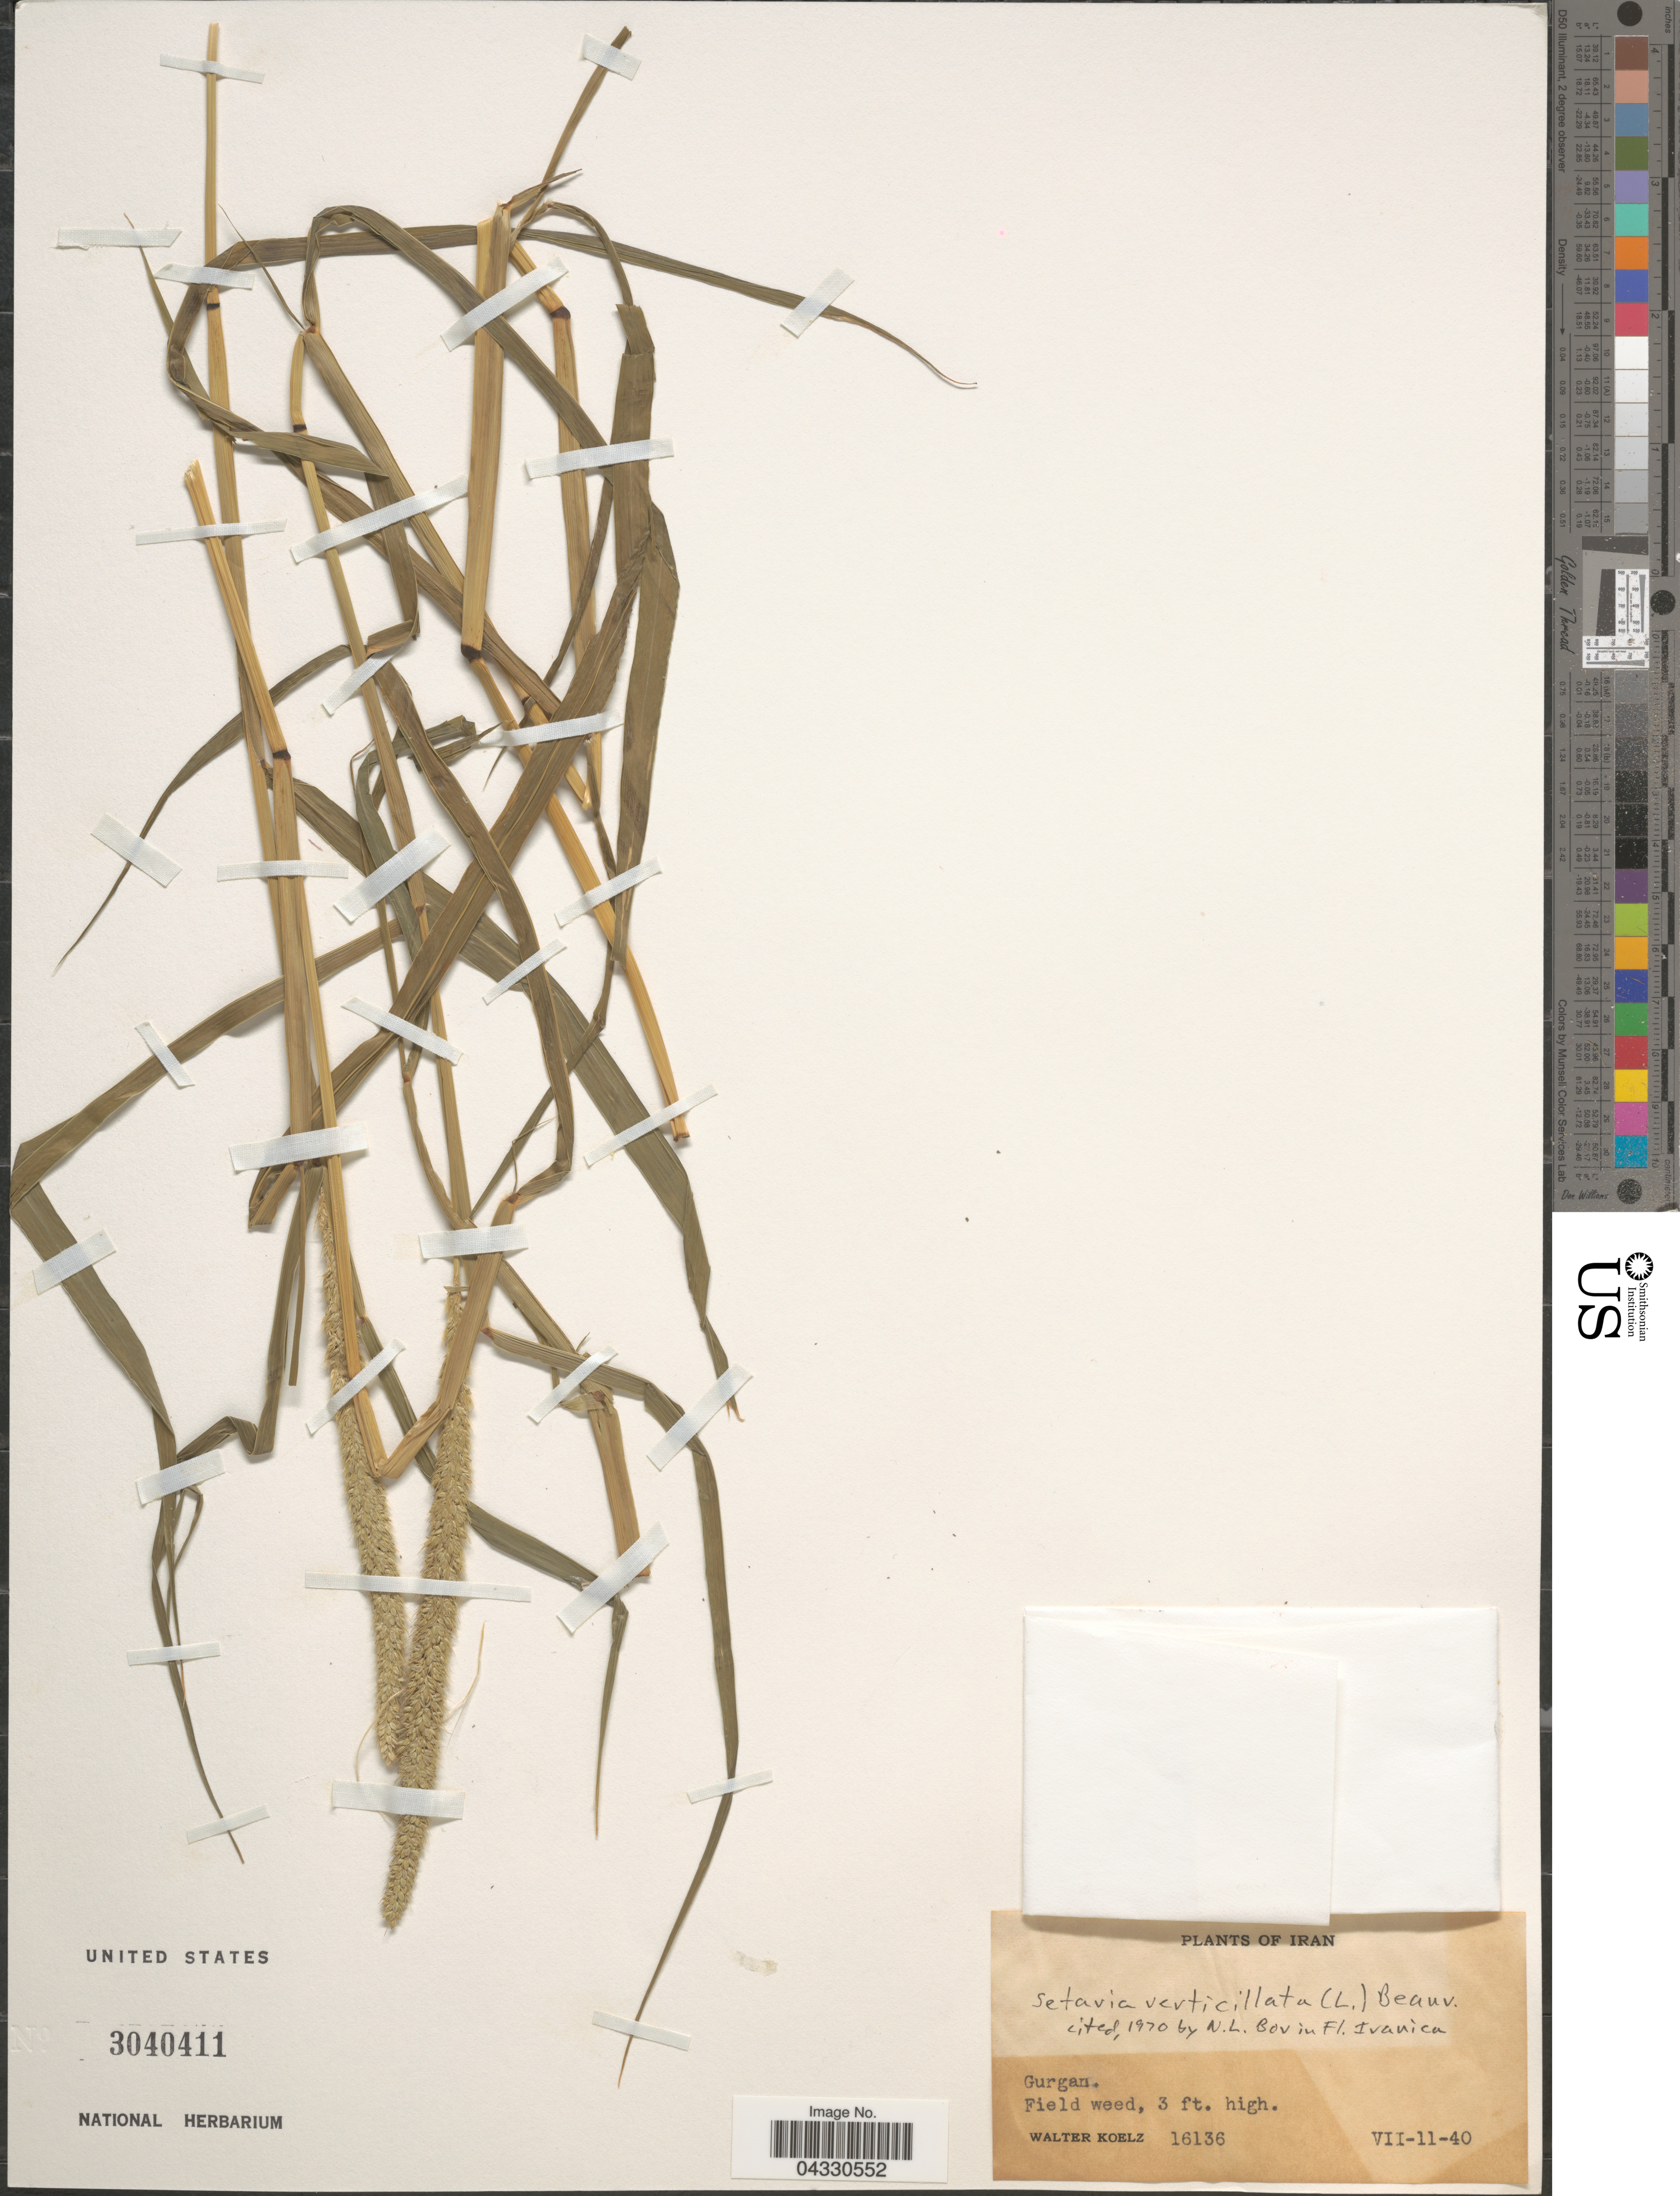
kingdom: Plantae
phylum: Tracheophyta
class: Liliopsida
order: Poales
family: Poaceae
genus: Setaria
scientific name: Setaria verticillata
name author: (L.) P. Beauv.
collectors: W. N. Koelz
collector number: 16136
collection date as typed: Transcribed d/m/y: 11/7/40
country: Iran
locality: Gurgan.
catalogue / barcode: US 3040411